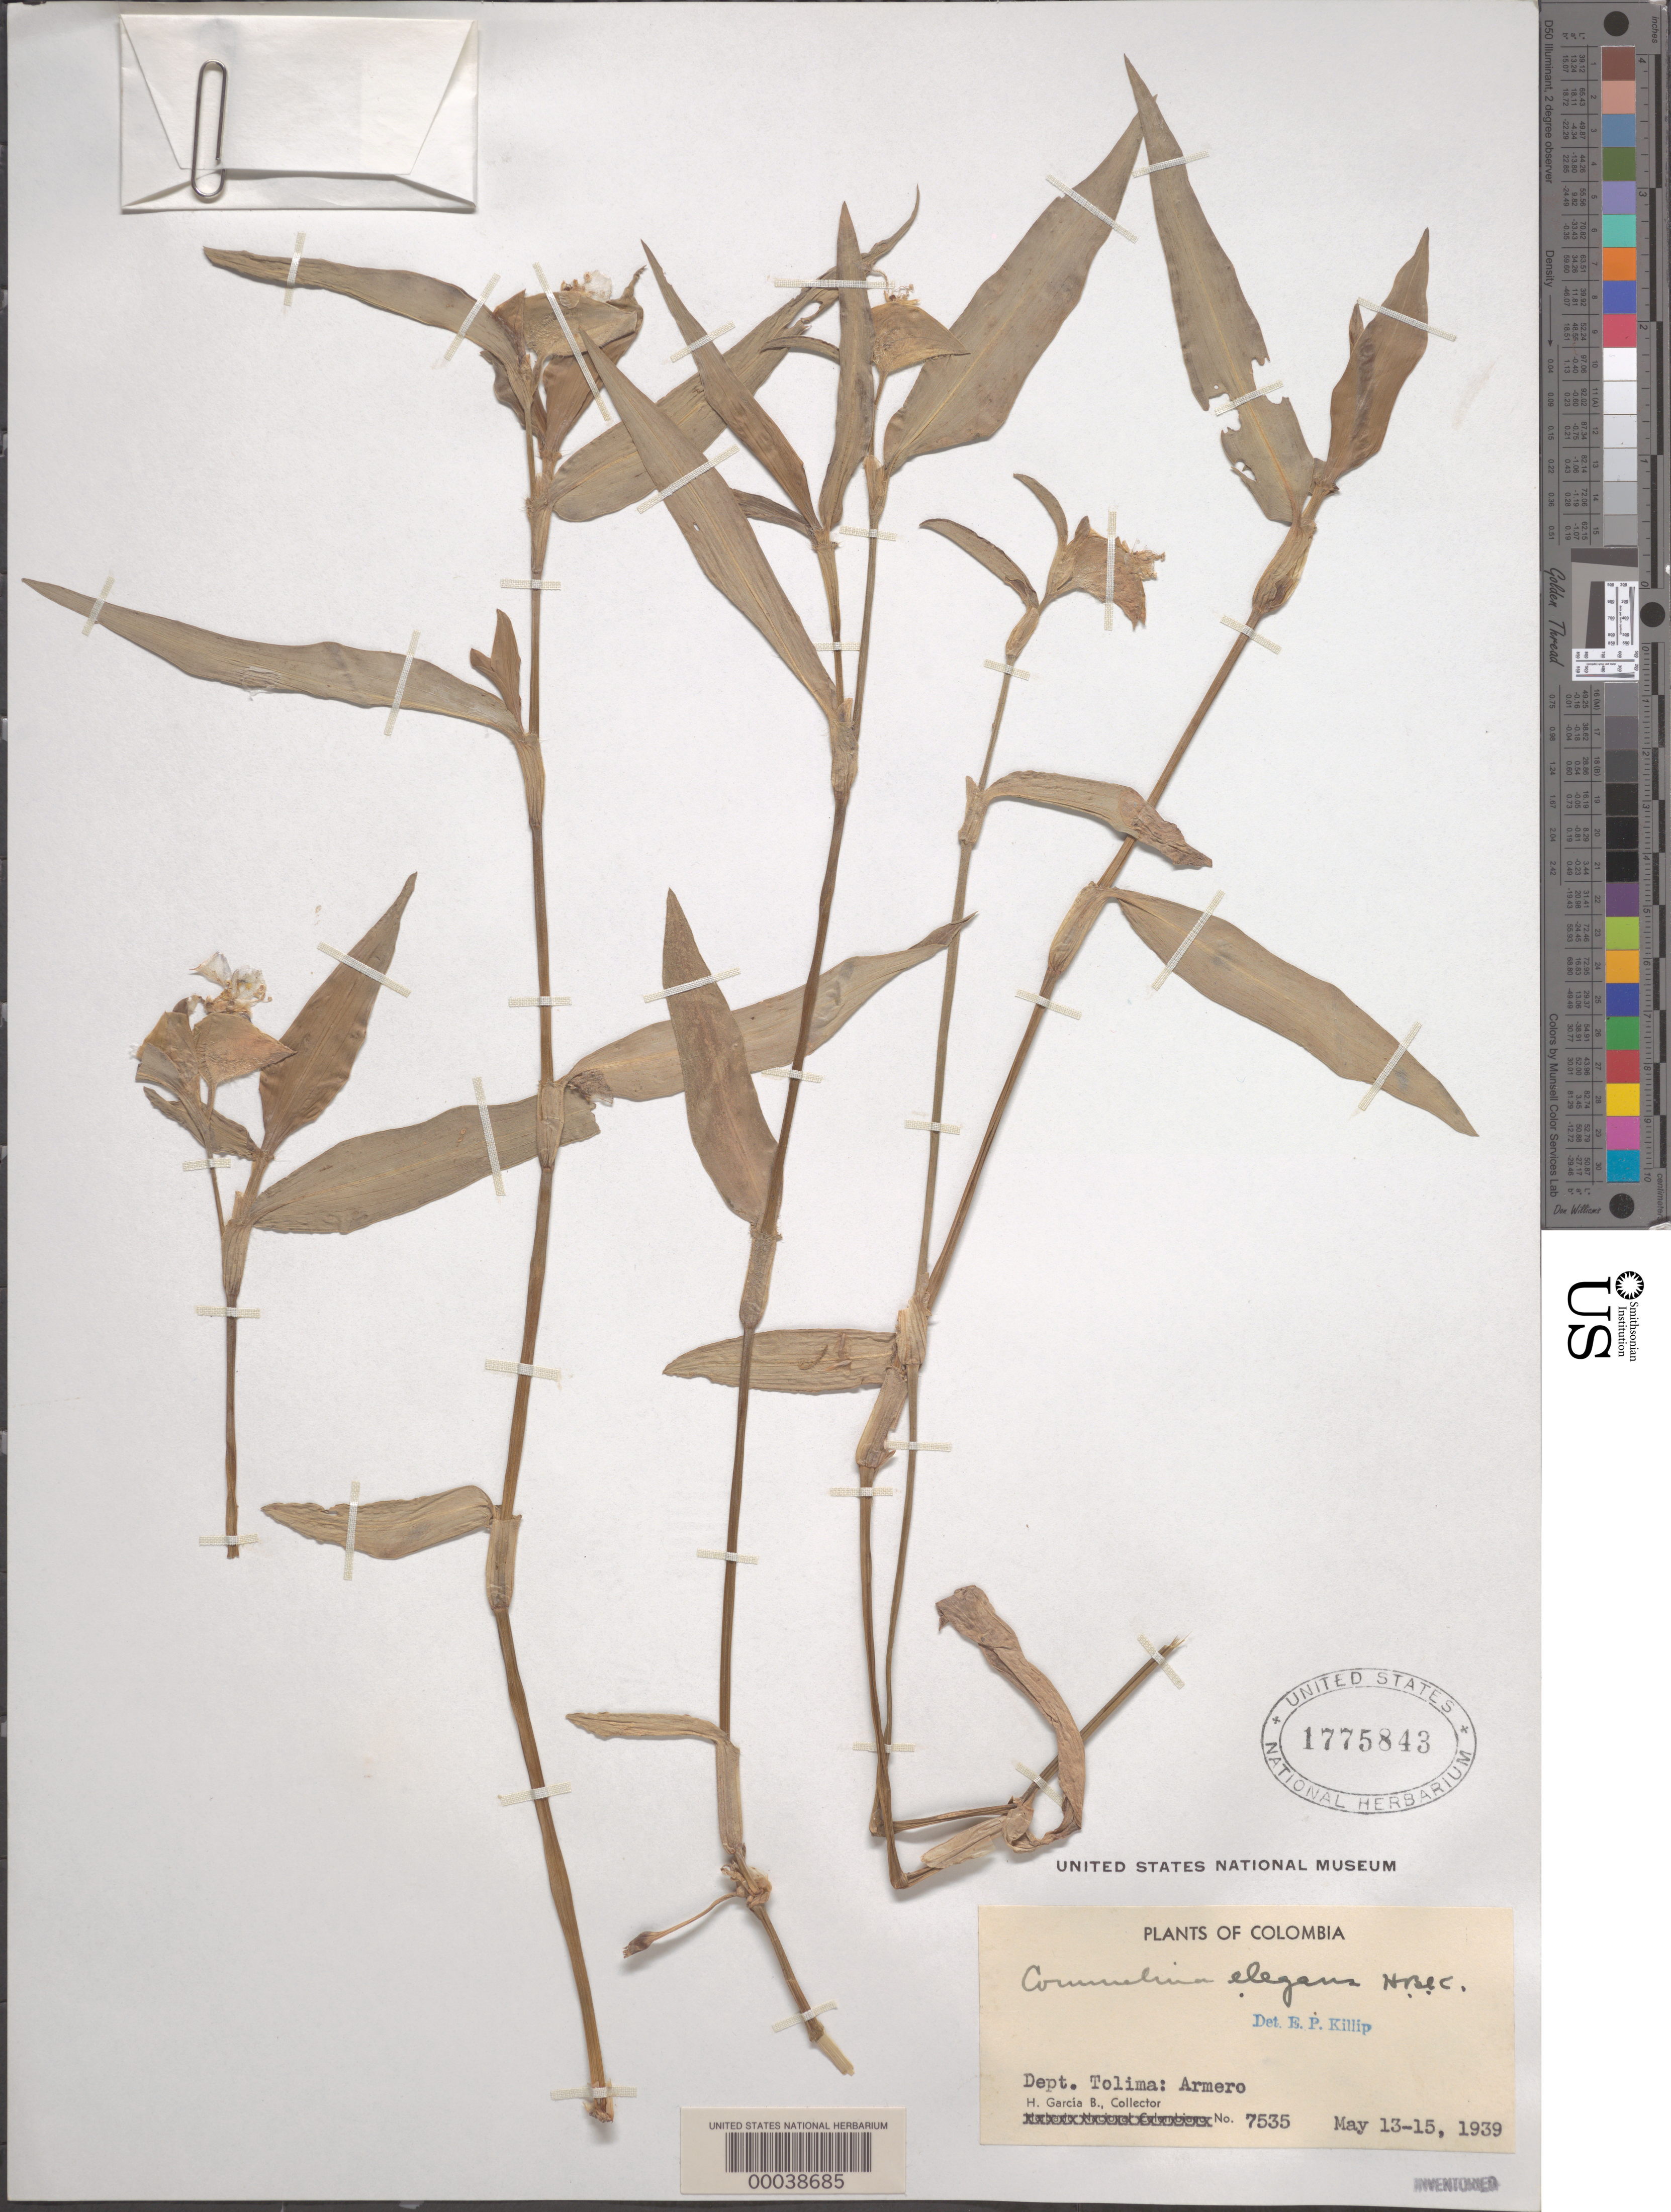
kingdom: Plantae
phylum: Tracheophyta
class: Liliopsida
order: Commelinales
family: Commelinaceae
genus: Commelina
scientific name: Commelina erecta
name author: L.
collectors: B. Garcia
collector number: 7535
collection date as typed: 13 May 1939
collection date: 1939-05-13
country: Colombia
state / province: Tolima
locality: Armero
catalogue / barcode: US 1775843